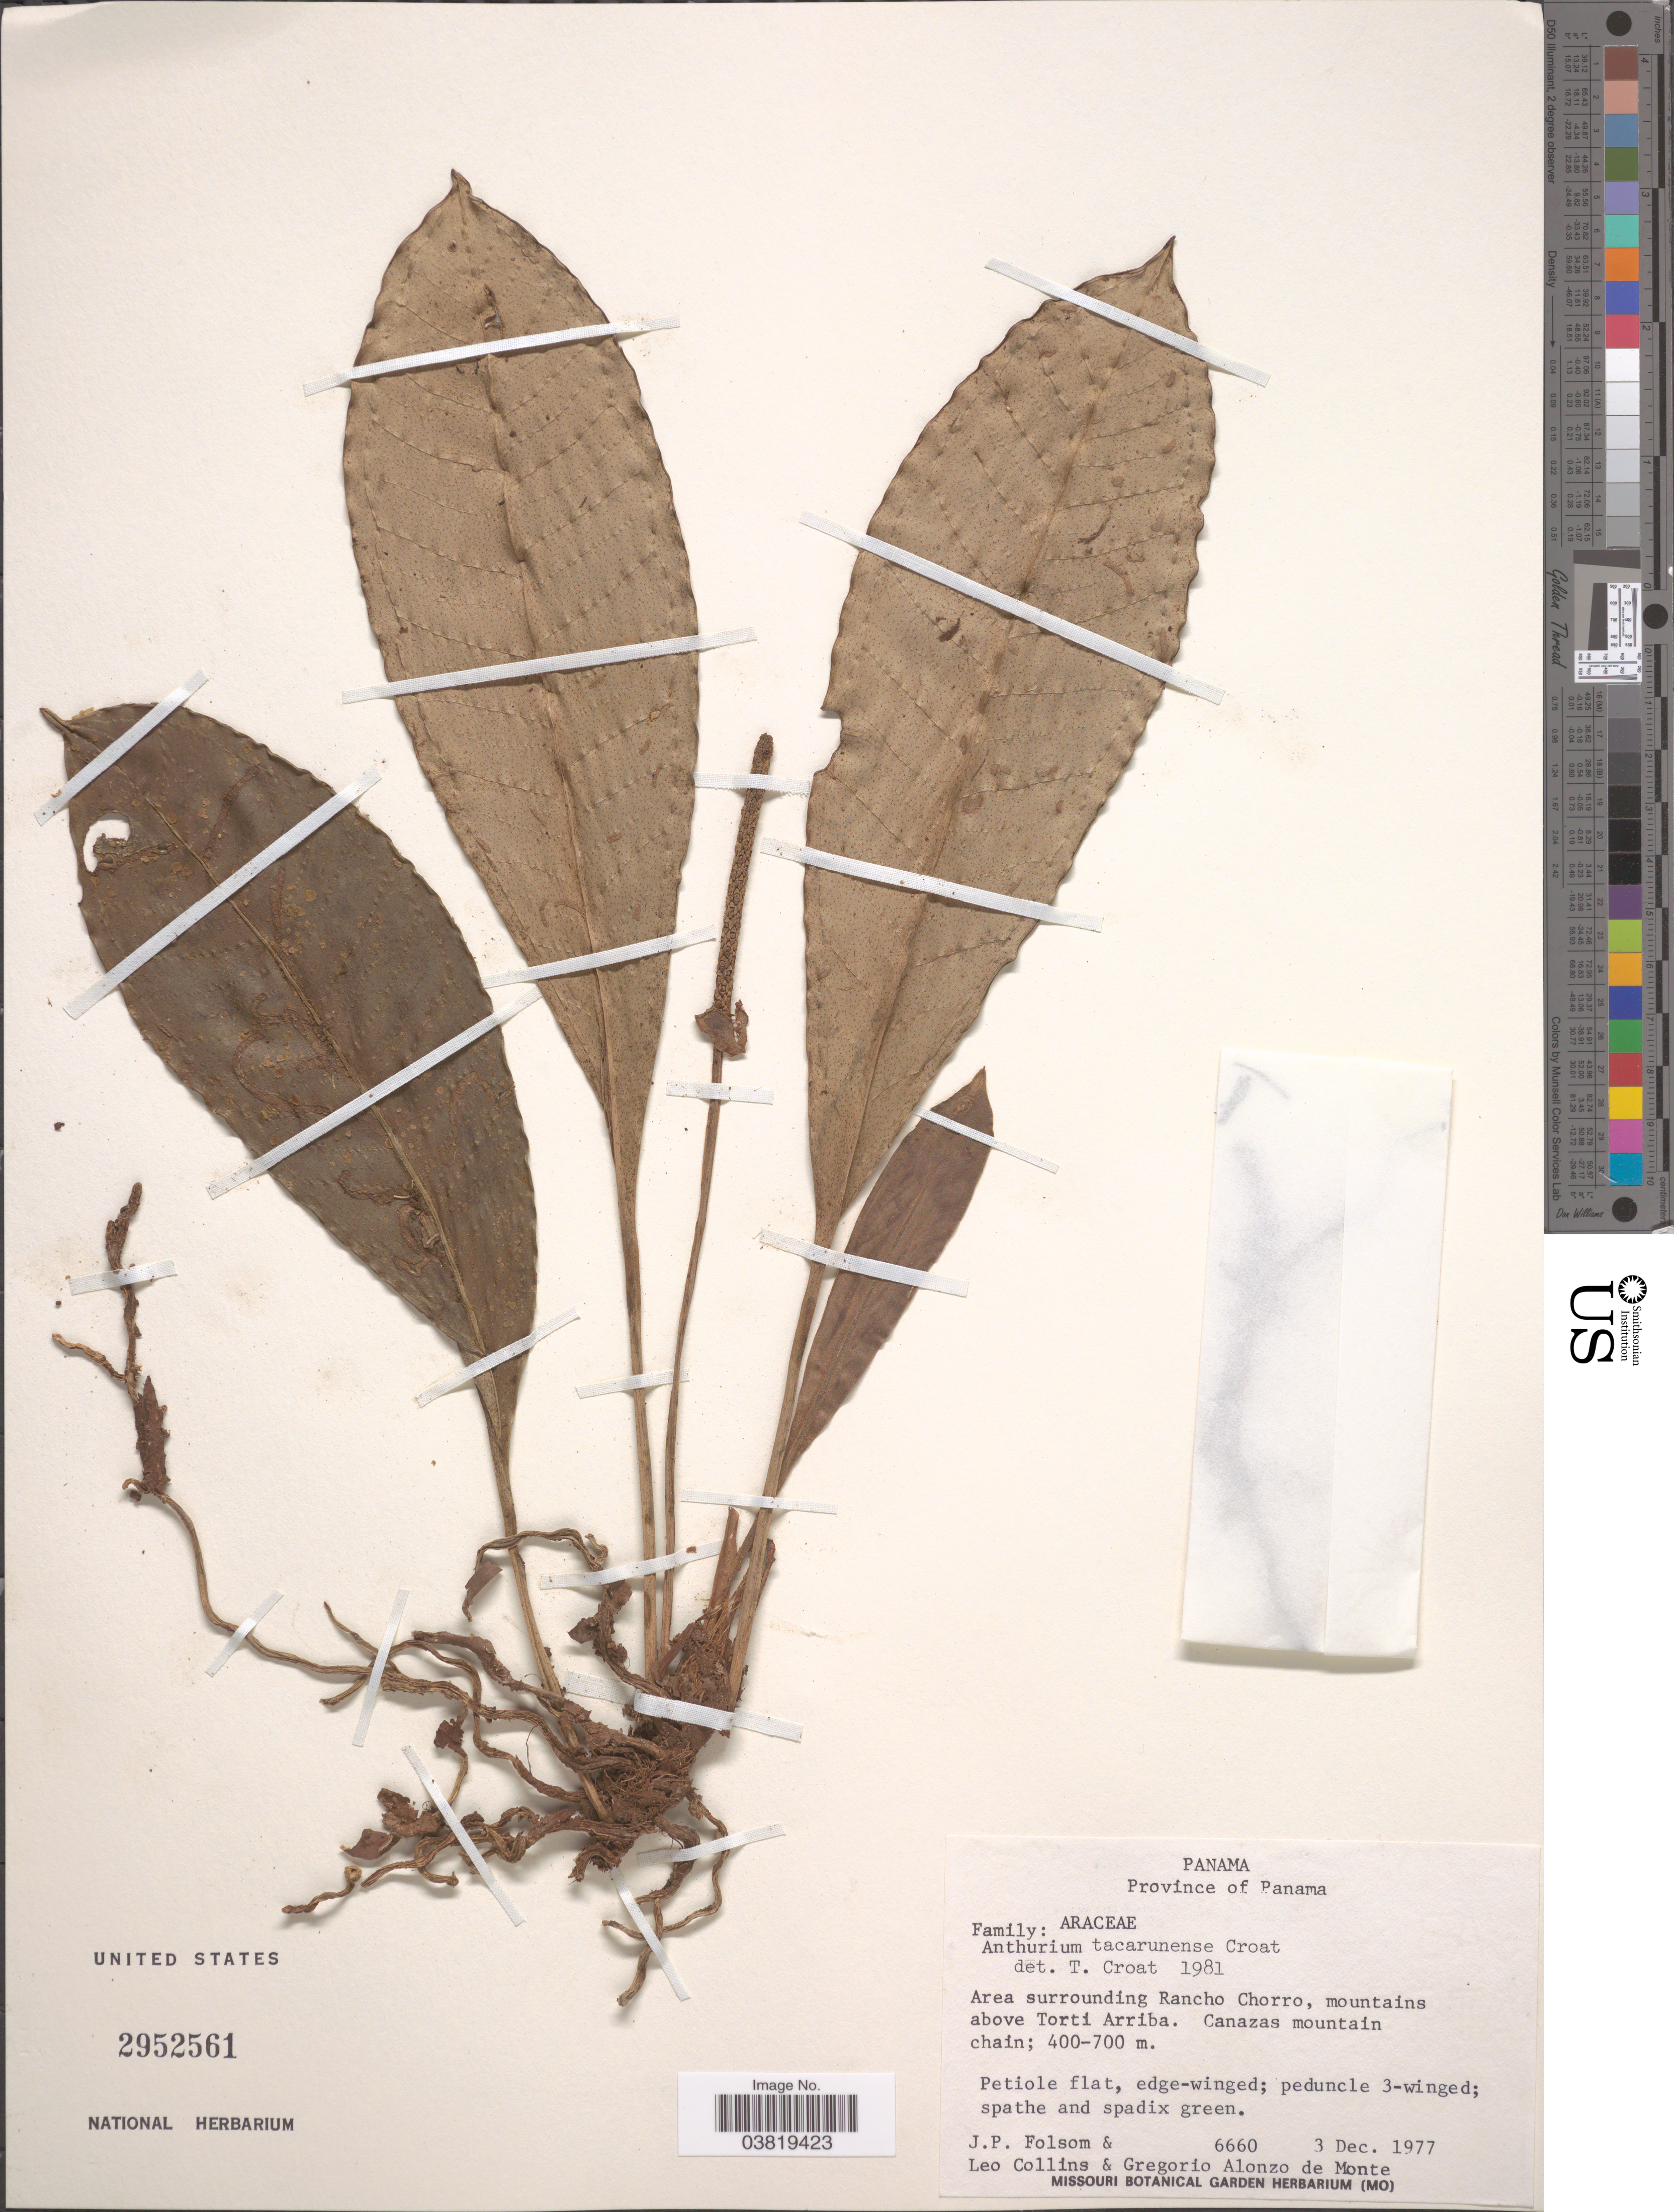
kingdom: Plantae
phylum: Tracheophyta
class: Liliopsida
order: Alismatales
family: Araceae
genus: Anthurium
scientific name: Anthurium tacarcunense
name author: Croat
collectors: J. P. Folsom, L. Collins & G. Alonzo de Monte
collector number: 6660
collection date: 1977-12-03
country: Panama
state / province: Panamá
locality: Area surrounding Rancho Chorro, mountains above Torti Arriba. Canazas mountain.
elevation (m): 400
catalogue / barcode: US 2952561